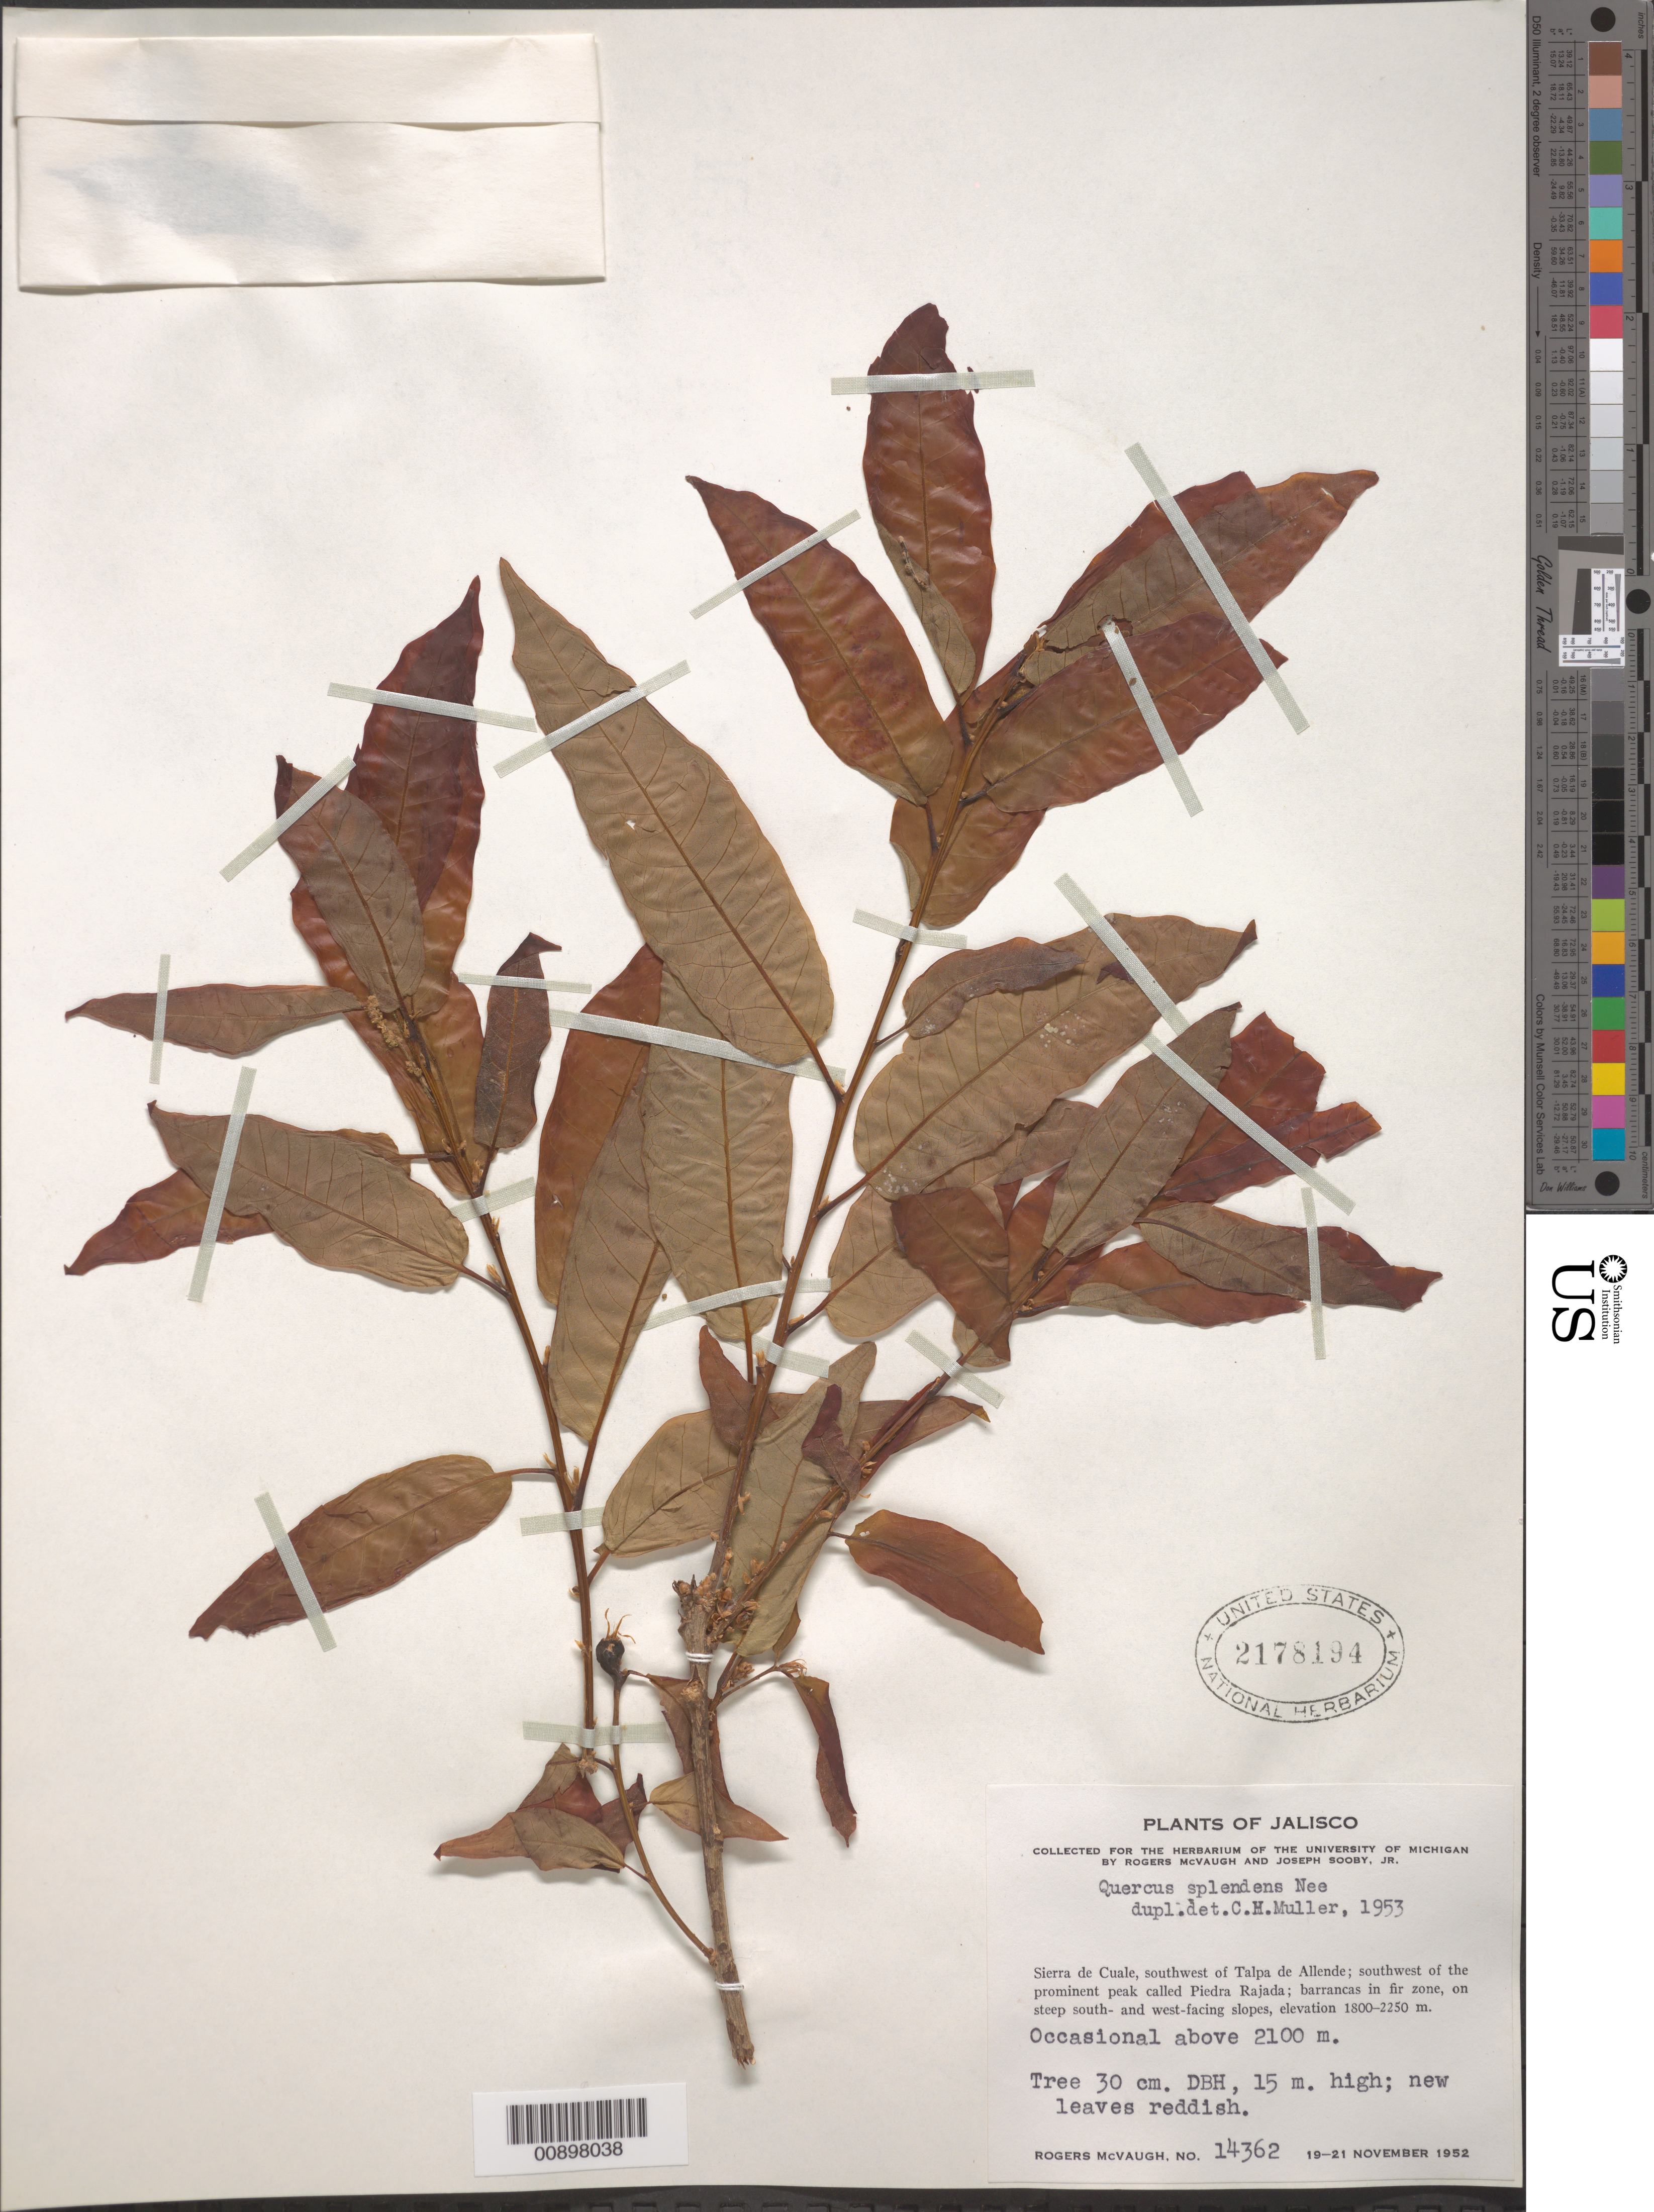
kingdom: Plantae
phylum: Tracheophyta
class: Magnoliopsida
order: Fagales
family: Fagaceae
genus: Quercus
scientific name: Quercus splendens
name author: Née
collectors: R. McVaugh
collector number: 14362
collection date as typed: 19 Nov 1952 to 21 Nov 1952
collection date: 1952-11-19/1952-11-21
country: Mexico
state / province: Jalisco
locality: Sierra de Cuale, southwest of Talpa de Allende; southwest of the promonent peak called Piedra Rajada.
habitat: Barrancas in fir zone, on steep south - and west - facing slopes.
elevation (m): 2250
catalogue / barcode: US 2178194